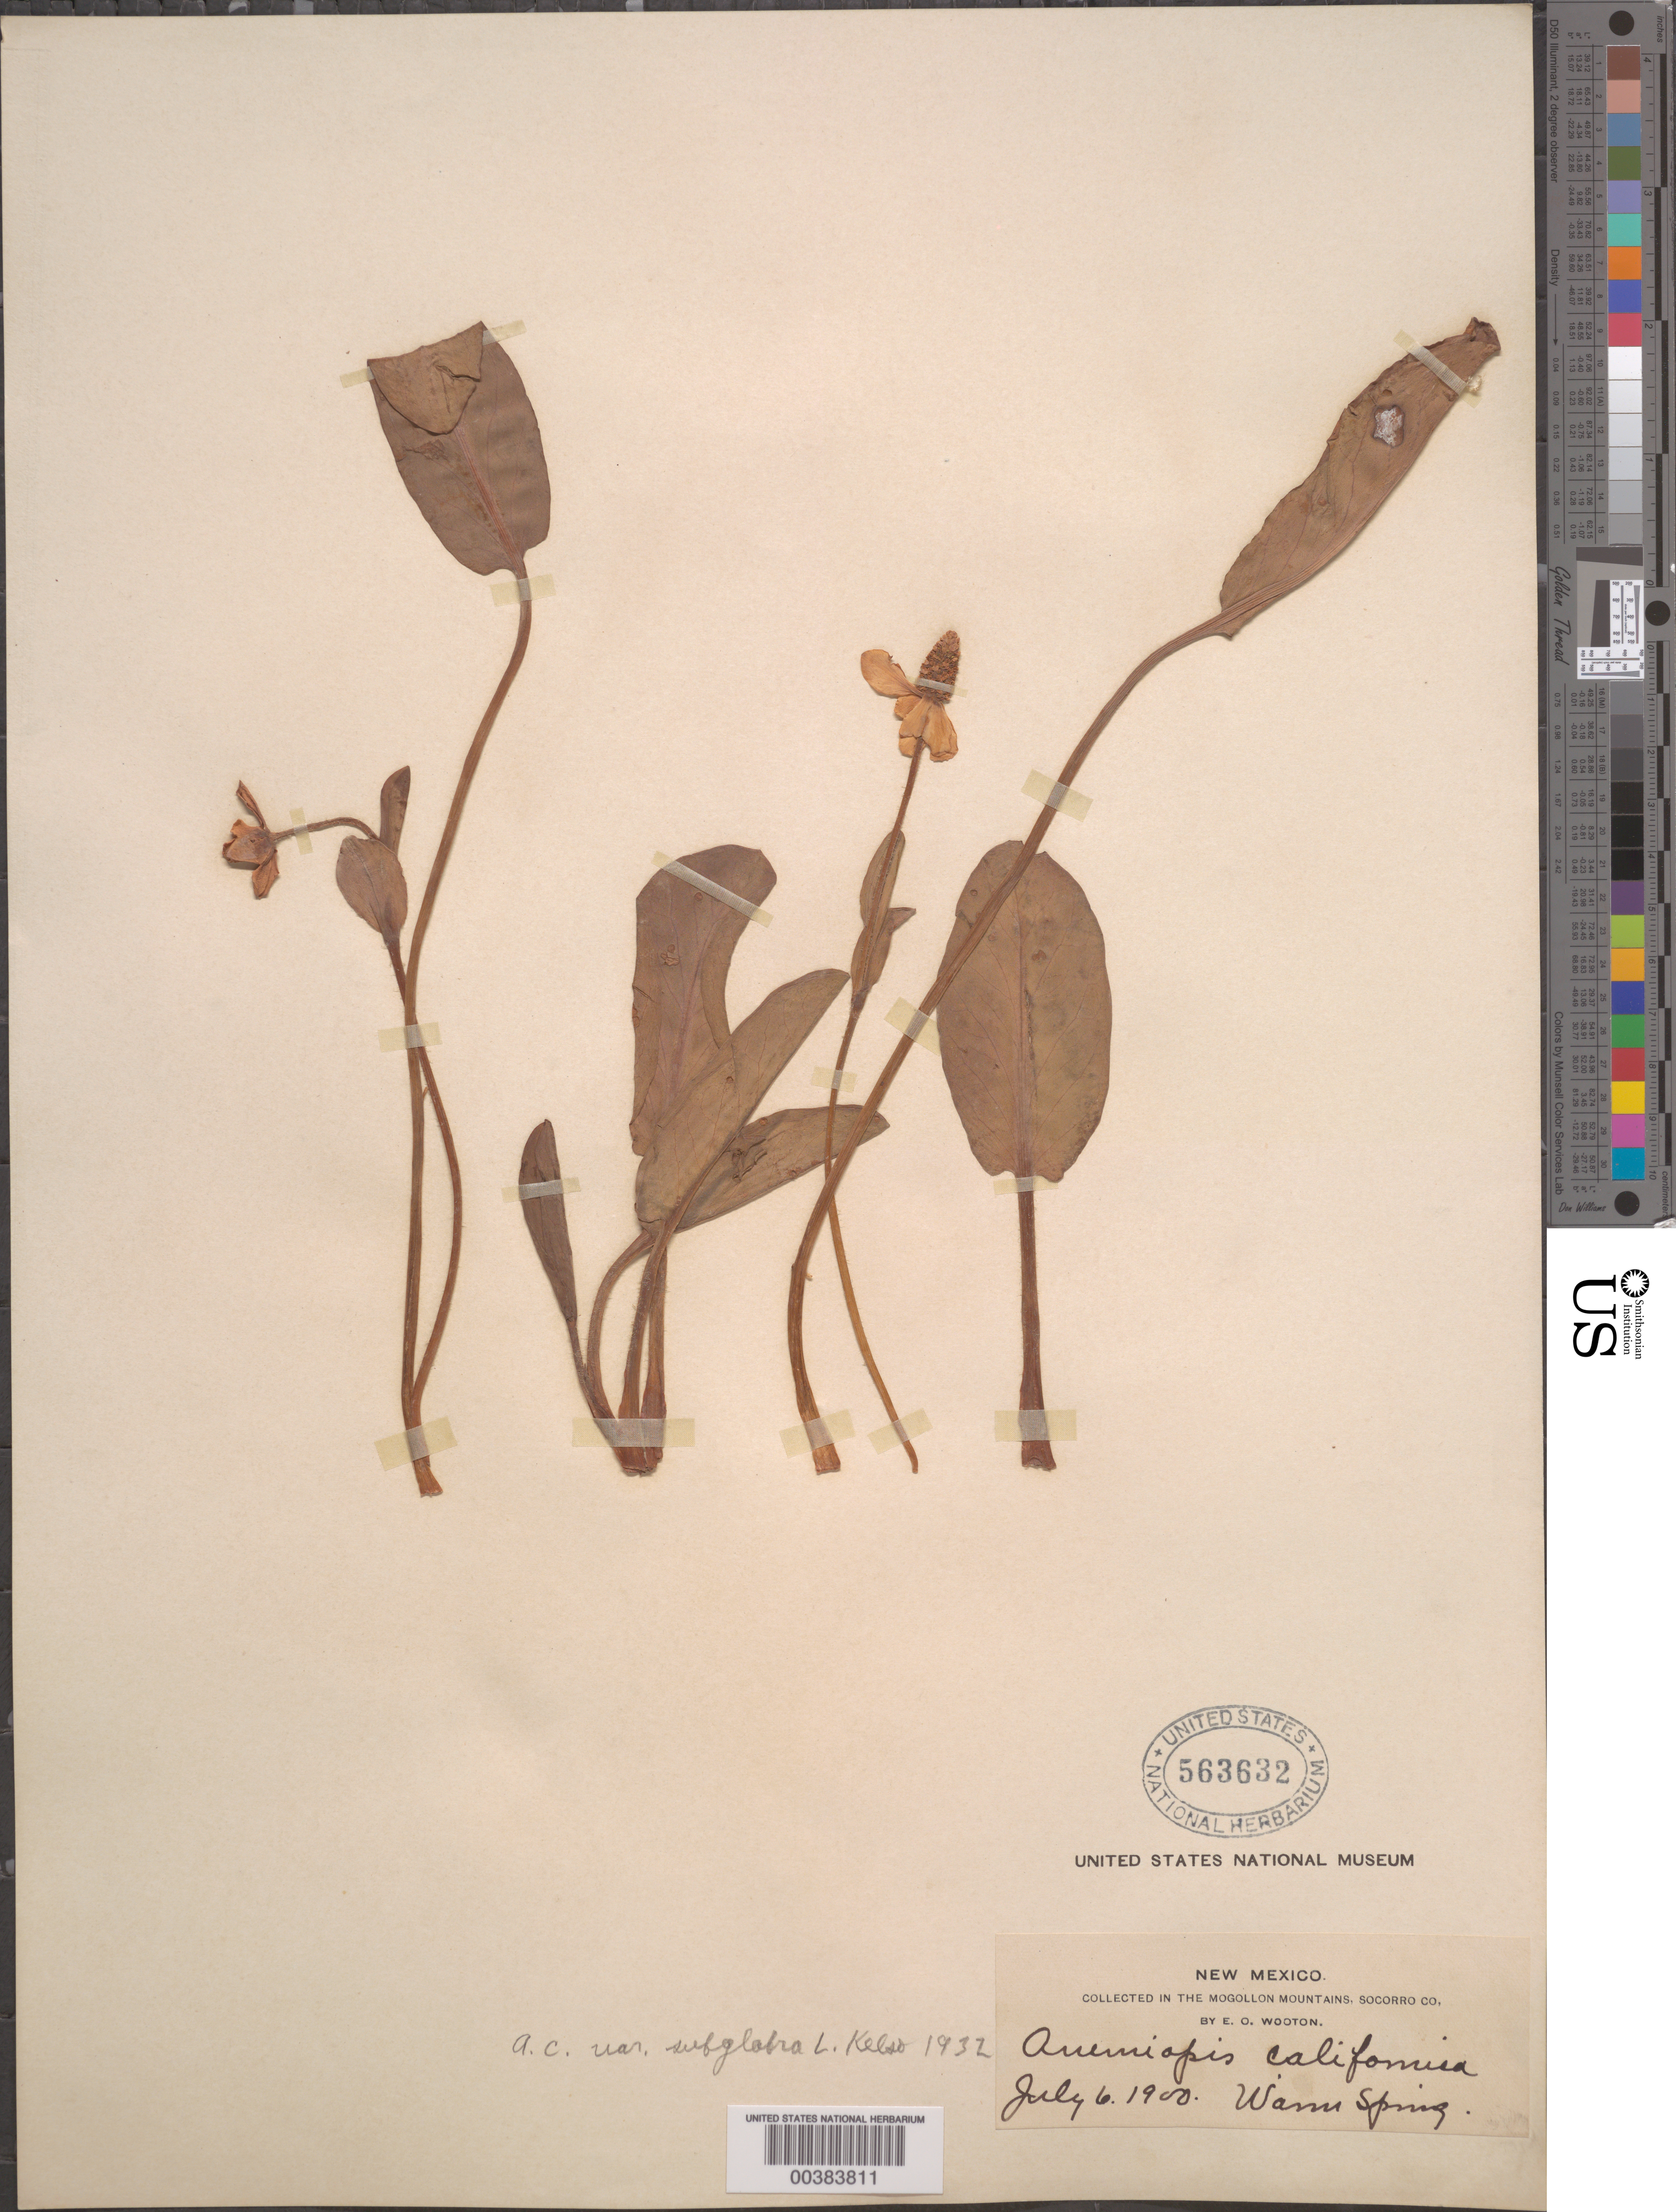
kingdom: Plantae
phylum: Tracheophyta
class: Magnoliopsida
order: Piperales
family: Saururaceae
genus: Anemopsis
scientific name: Anemopsis californica var. subglabra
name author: Kelso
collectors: E. O. Wooton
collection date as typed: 06 Jul 1900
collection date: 1900-07-06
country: United States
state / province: New Mexico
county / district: Socorro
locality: Mogollon mts, warm spring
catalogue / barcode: US 563632